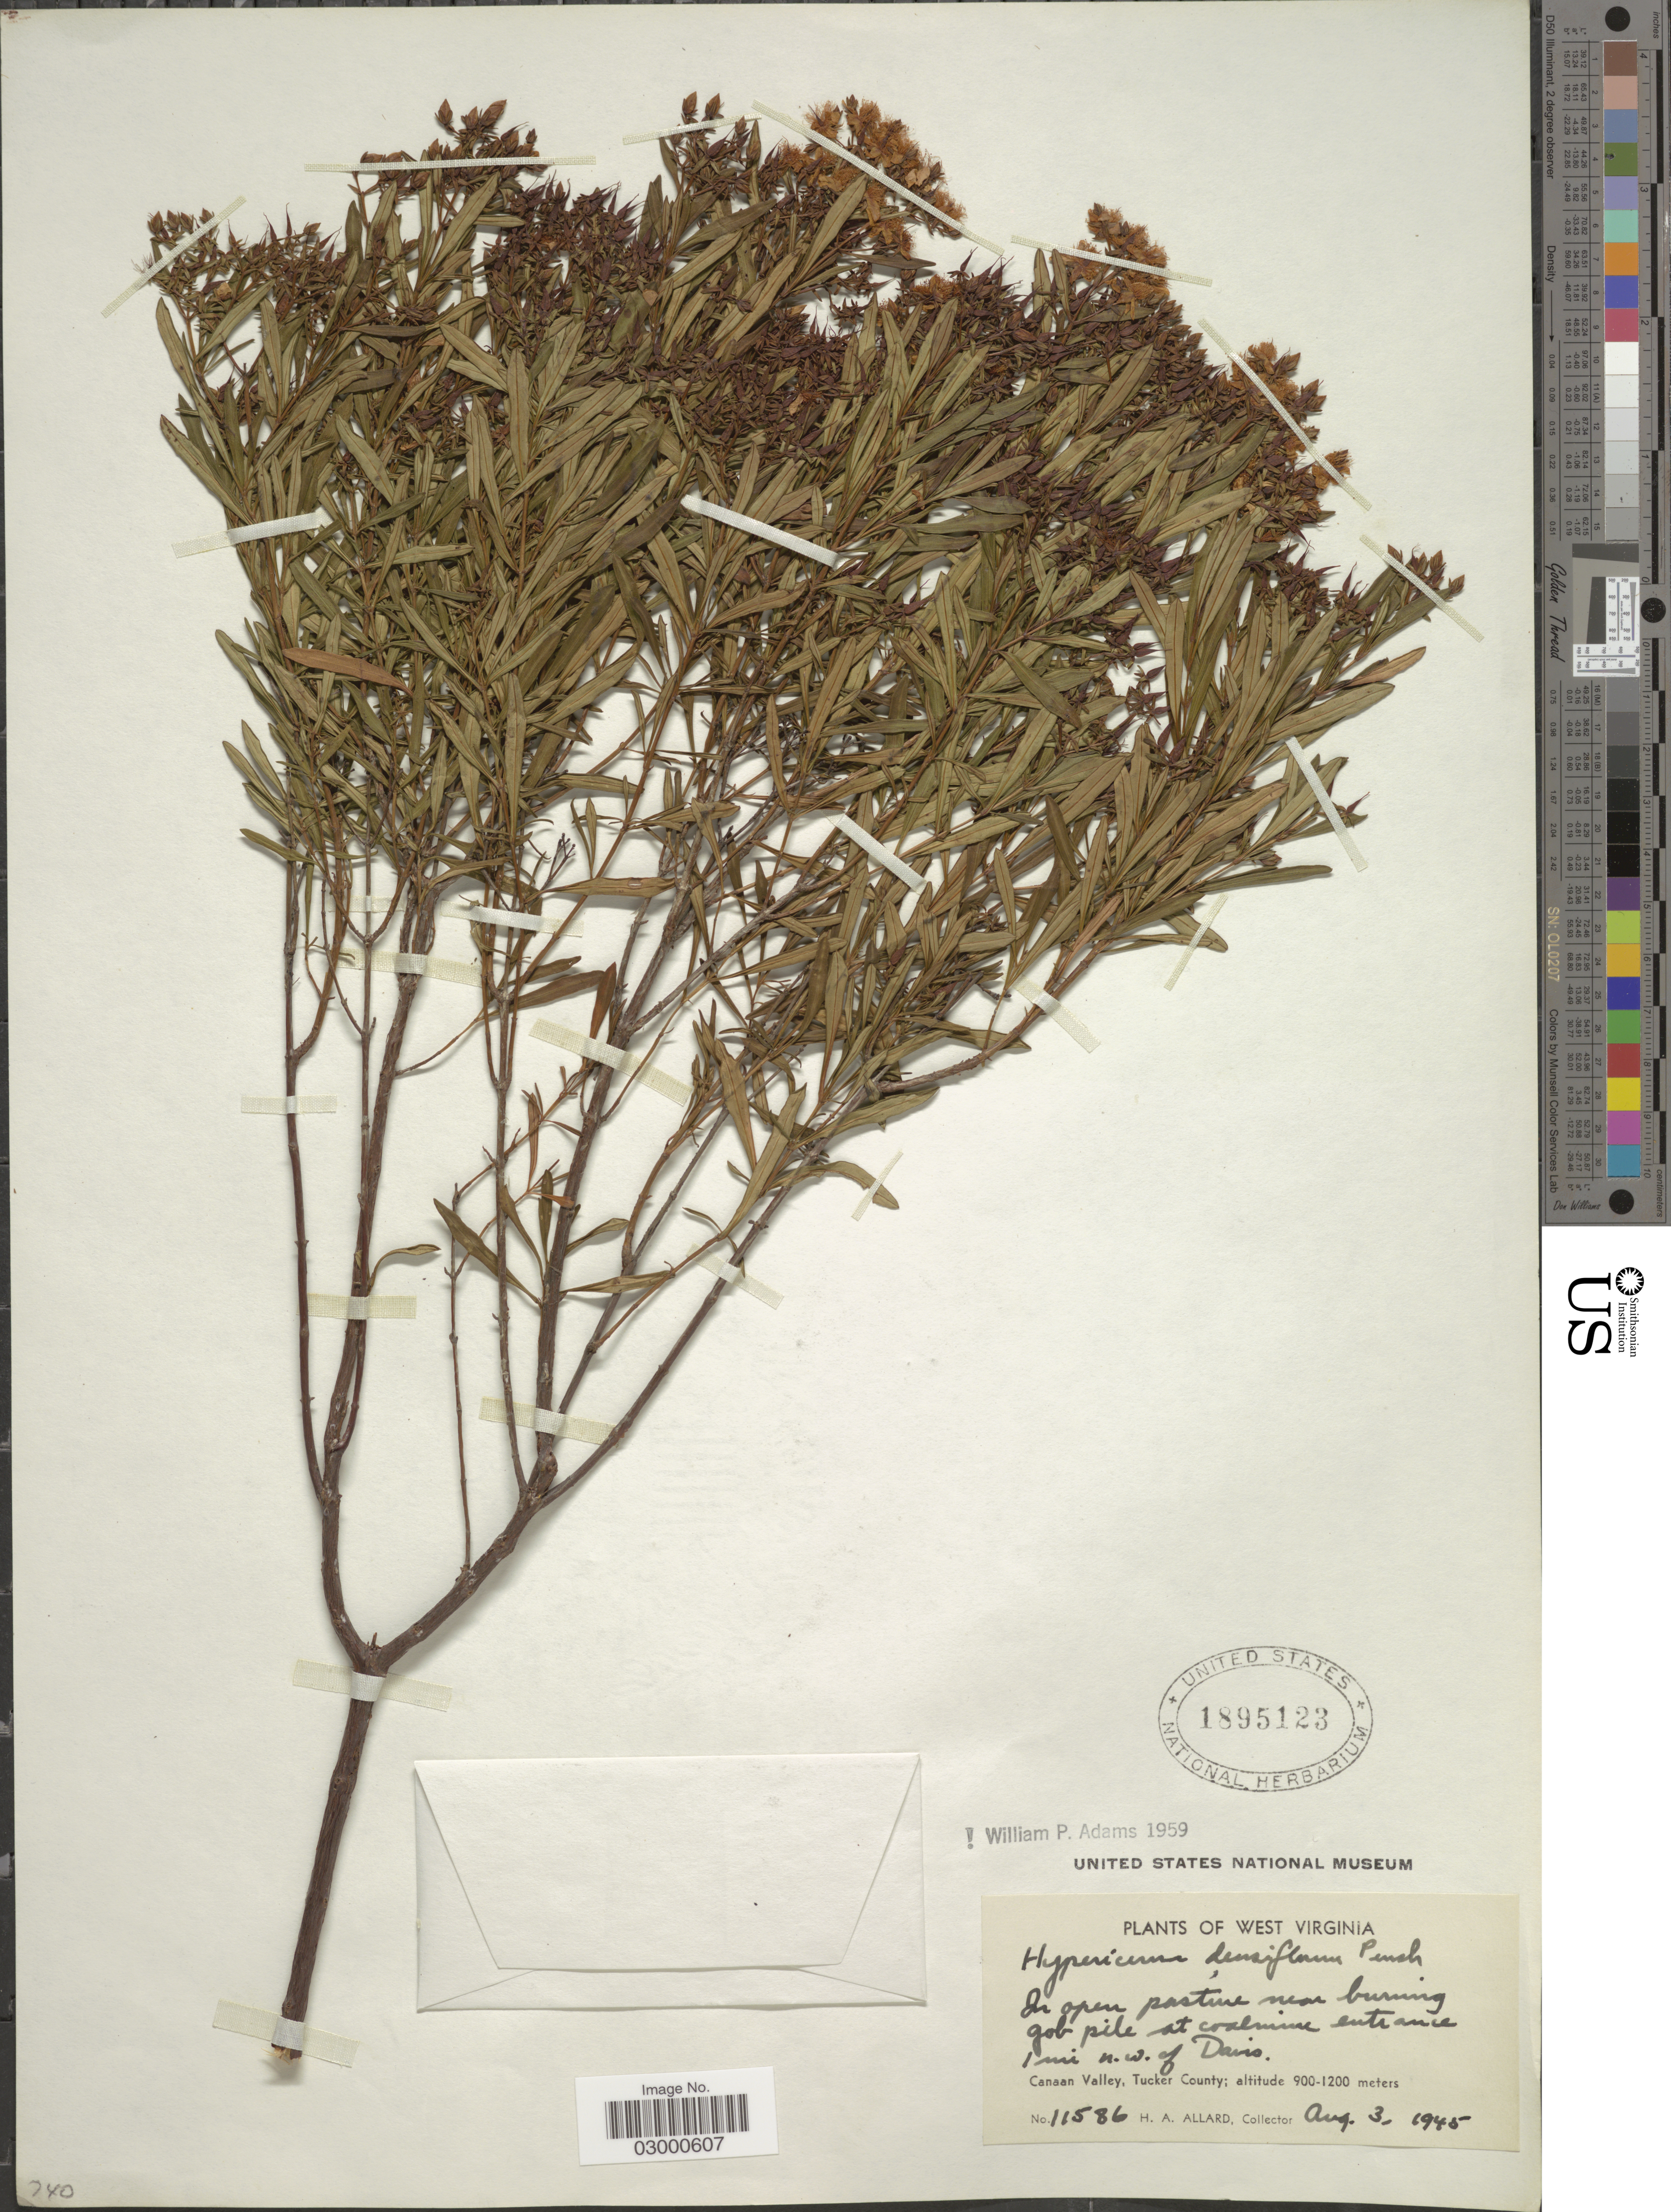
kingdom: Plantae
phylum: Tracheophyta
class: Magnoliopsida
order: Malpighiales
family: Hypericaceae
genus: Hypericum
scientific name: Hypericum densiflorum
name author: Pursh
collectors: H. A. Allard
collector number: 11586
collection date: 1945-08-03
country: United States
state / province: West Virginia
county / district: Tucker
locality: In open pasture near burning gob pile at coalmine entrance 1 mi n.w. of Davis, Canaan Valley, Tucker County.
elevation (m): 900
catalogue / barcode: US 1895123